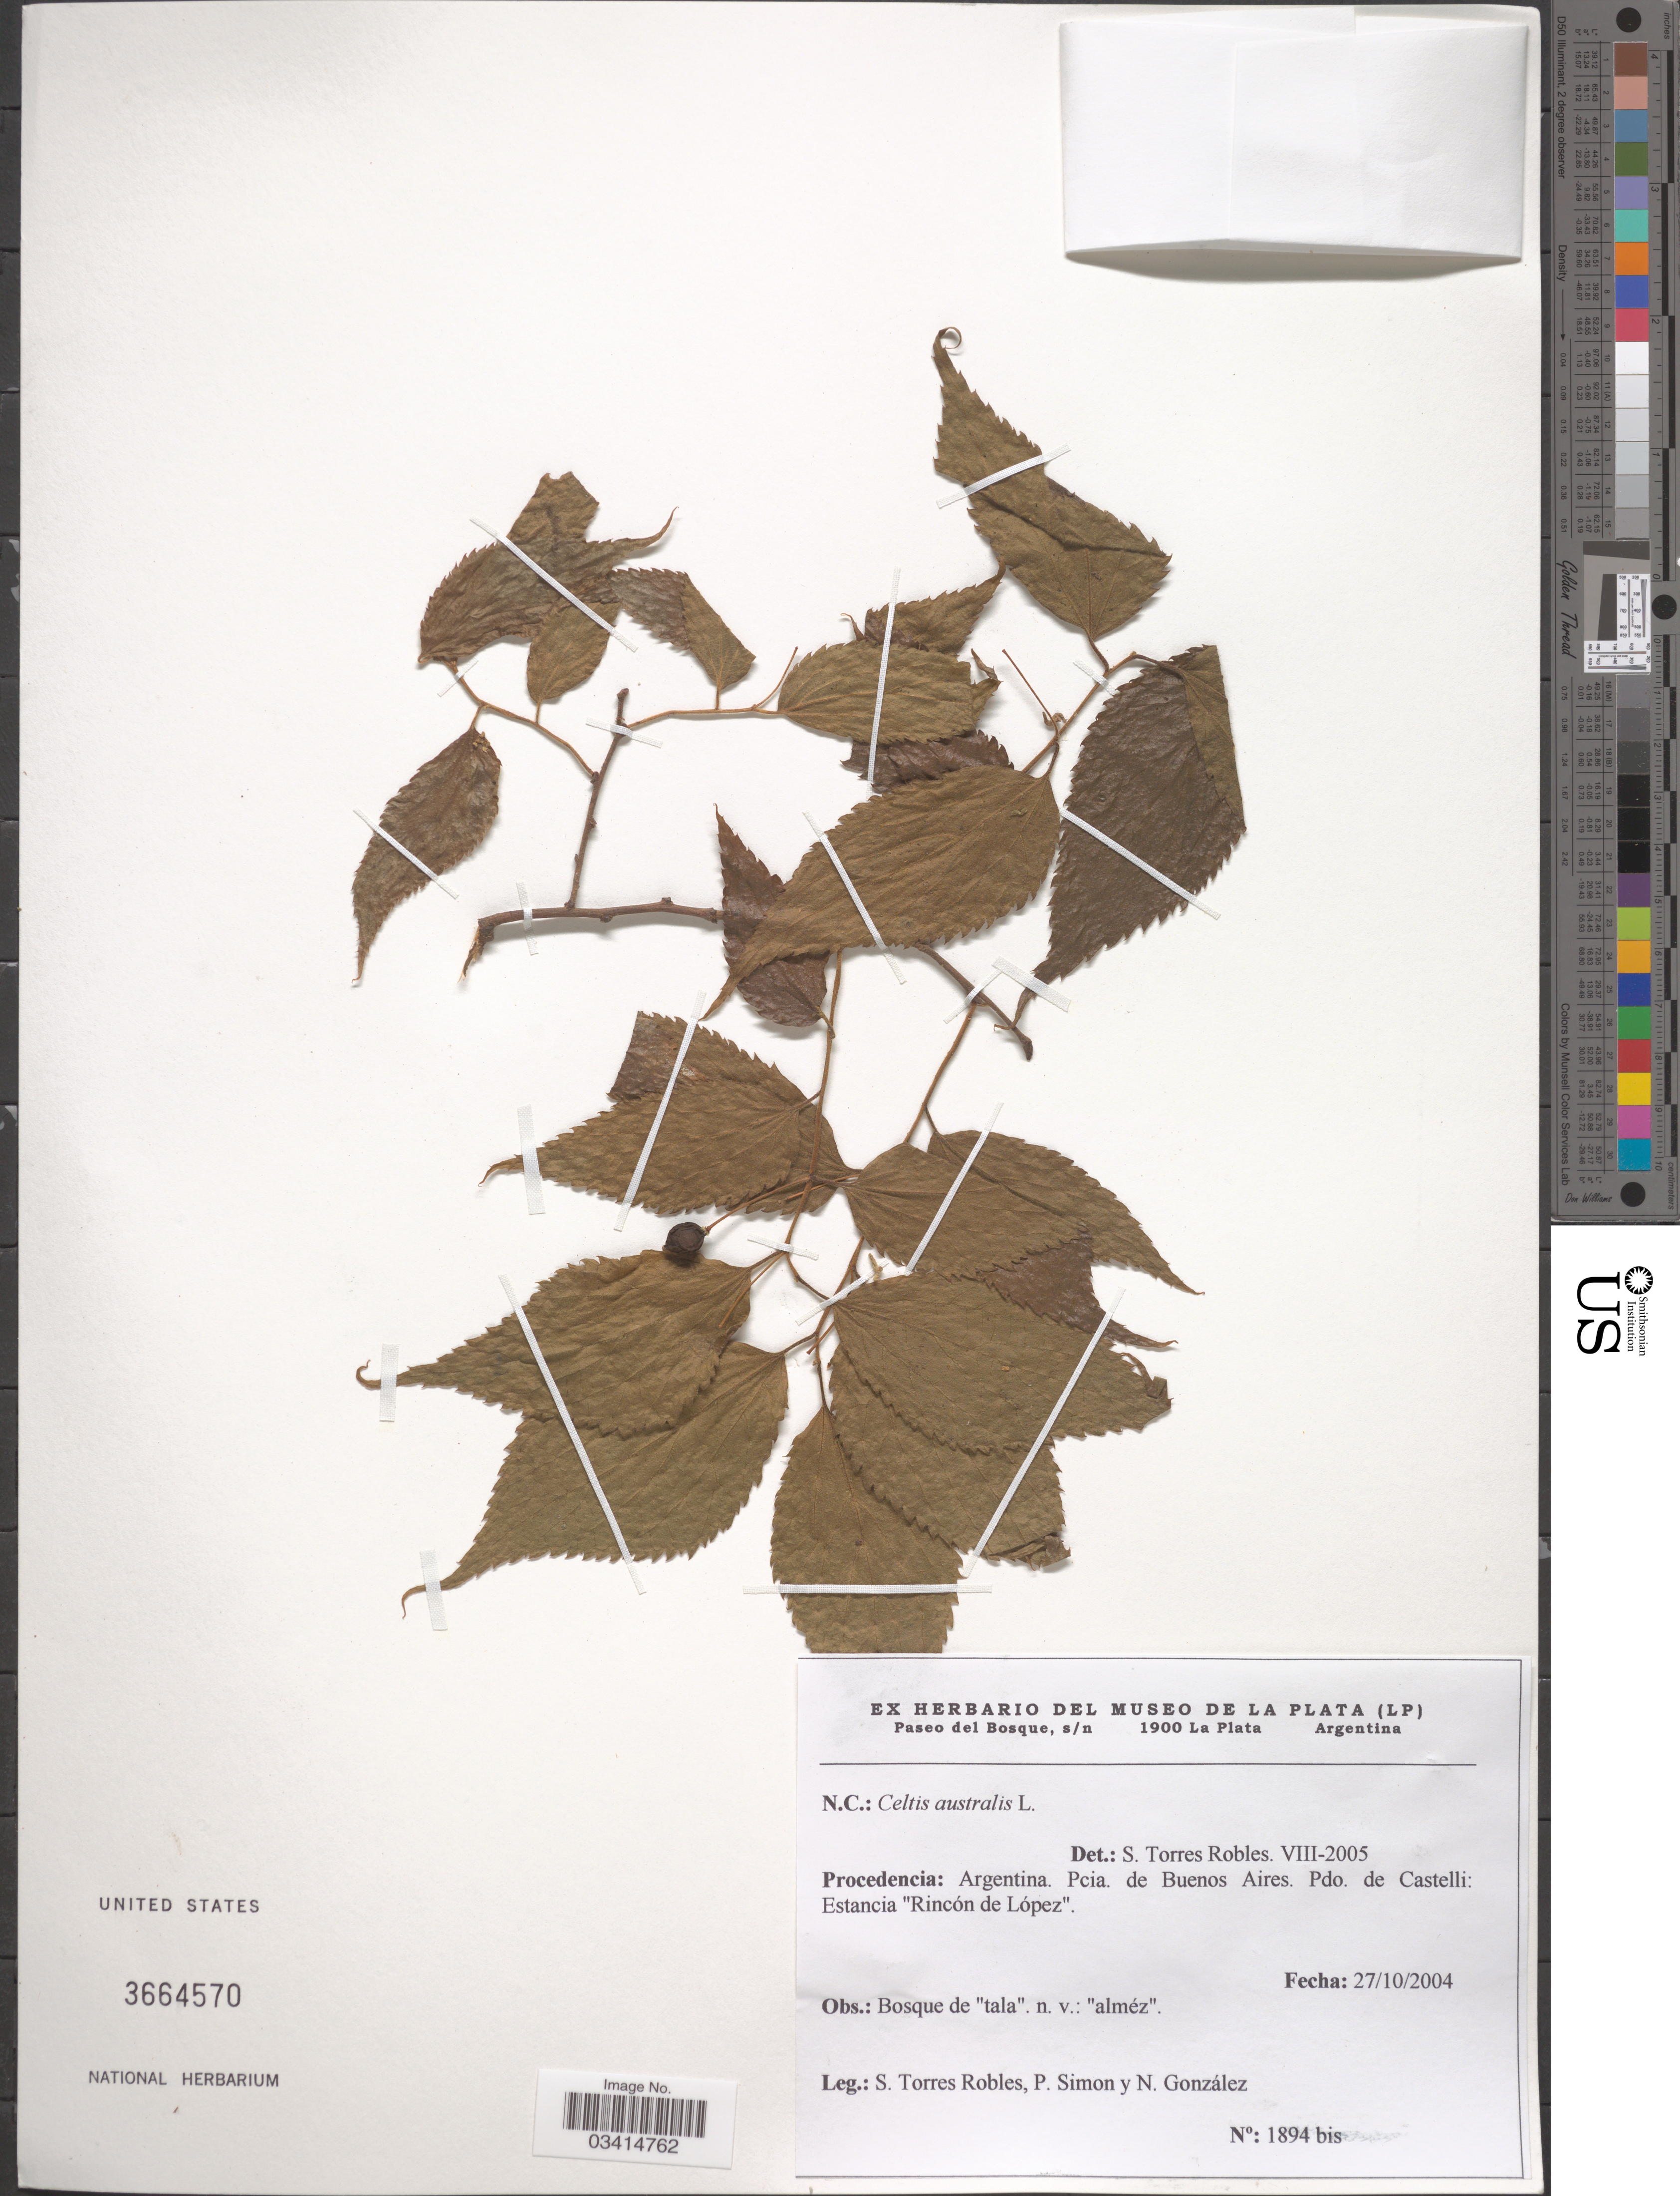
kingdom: Plantae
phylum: Tracheophyta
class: Magnoliopsida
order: Rosales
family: Cannabaceae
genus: Celtis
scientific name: Celtis australis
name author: L.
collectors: S. Torres Robles, P. Simon & N. Gonzalez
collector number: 1894 bis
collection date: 2004-10-27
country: Argentina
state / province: Buenos Aires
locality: Pdo. de Castelli: Estancia "Rincón de López".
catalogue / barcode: US 3664570